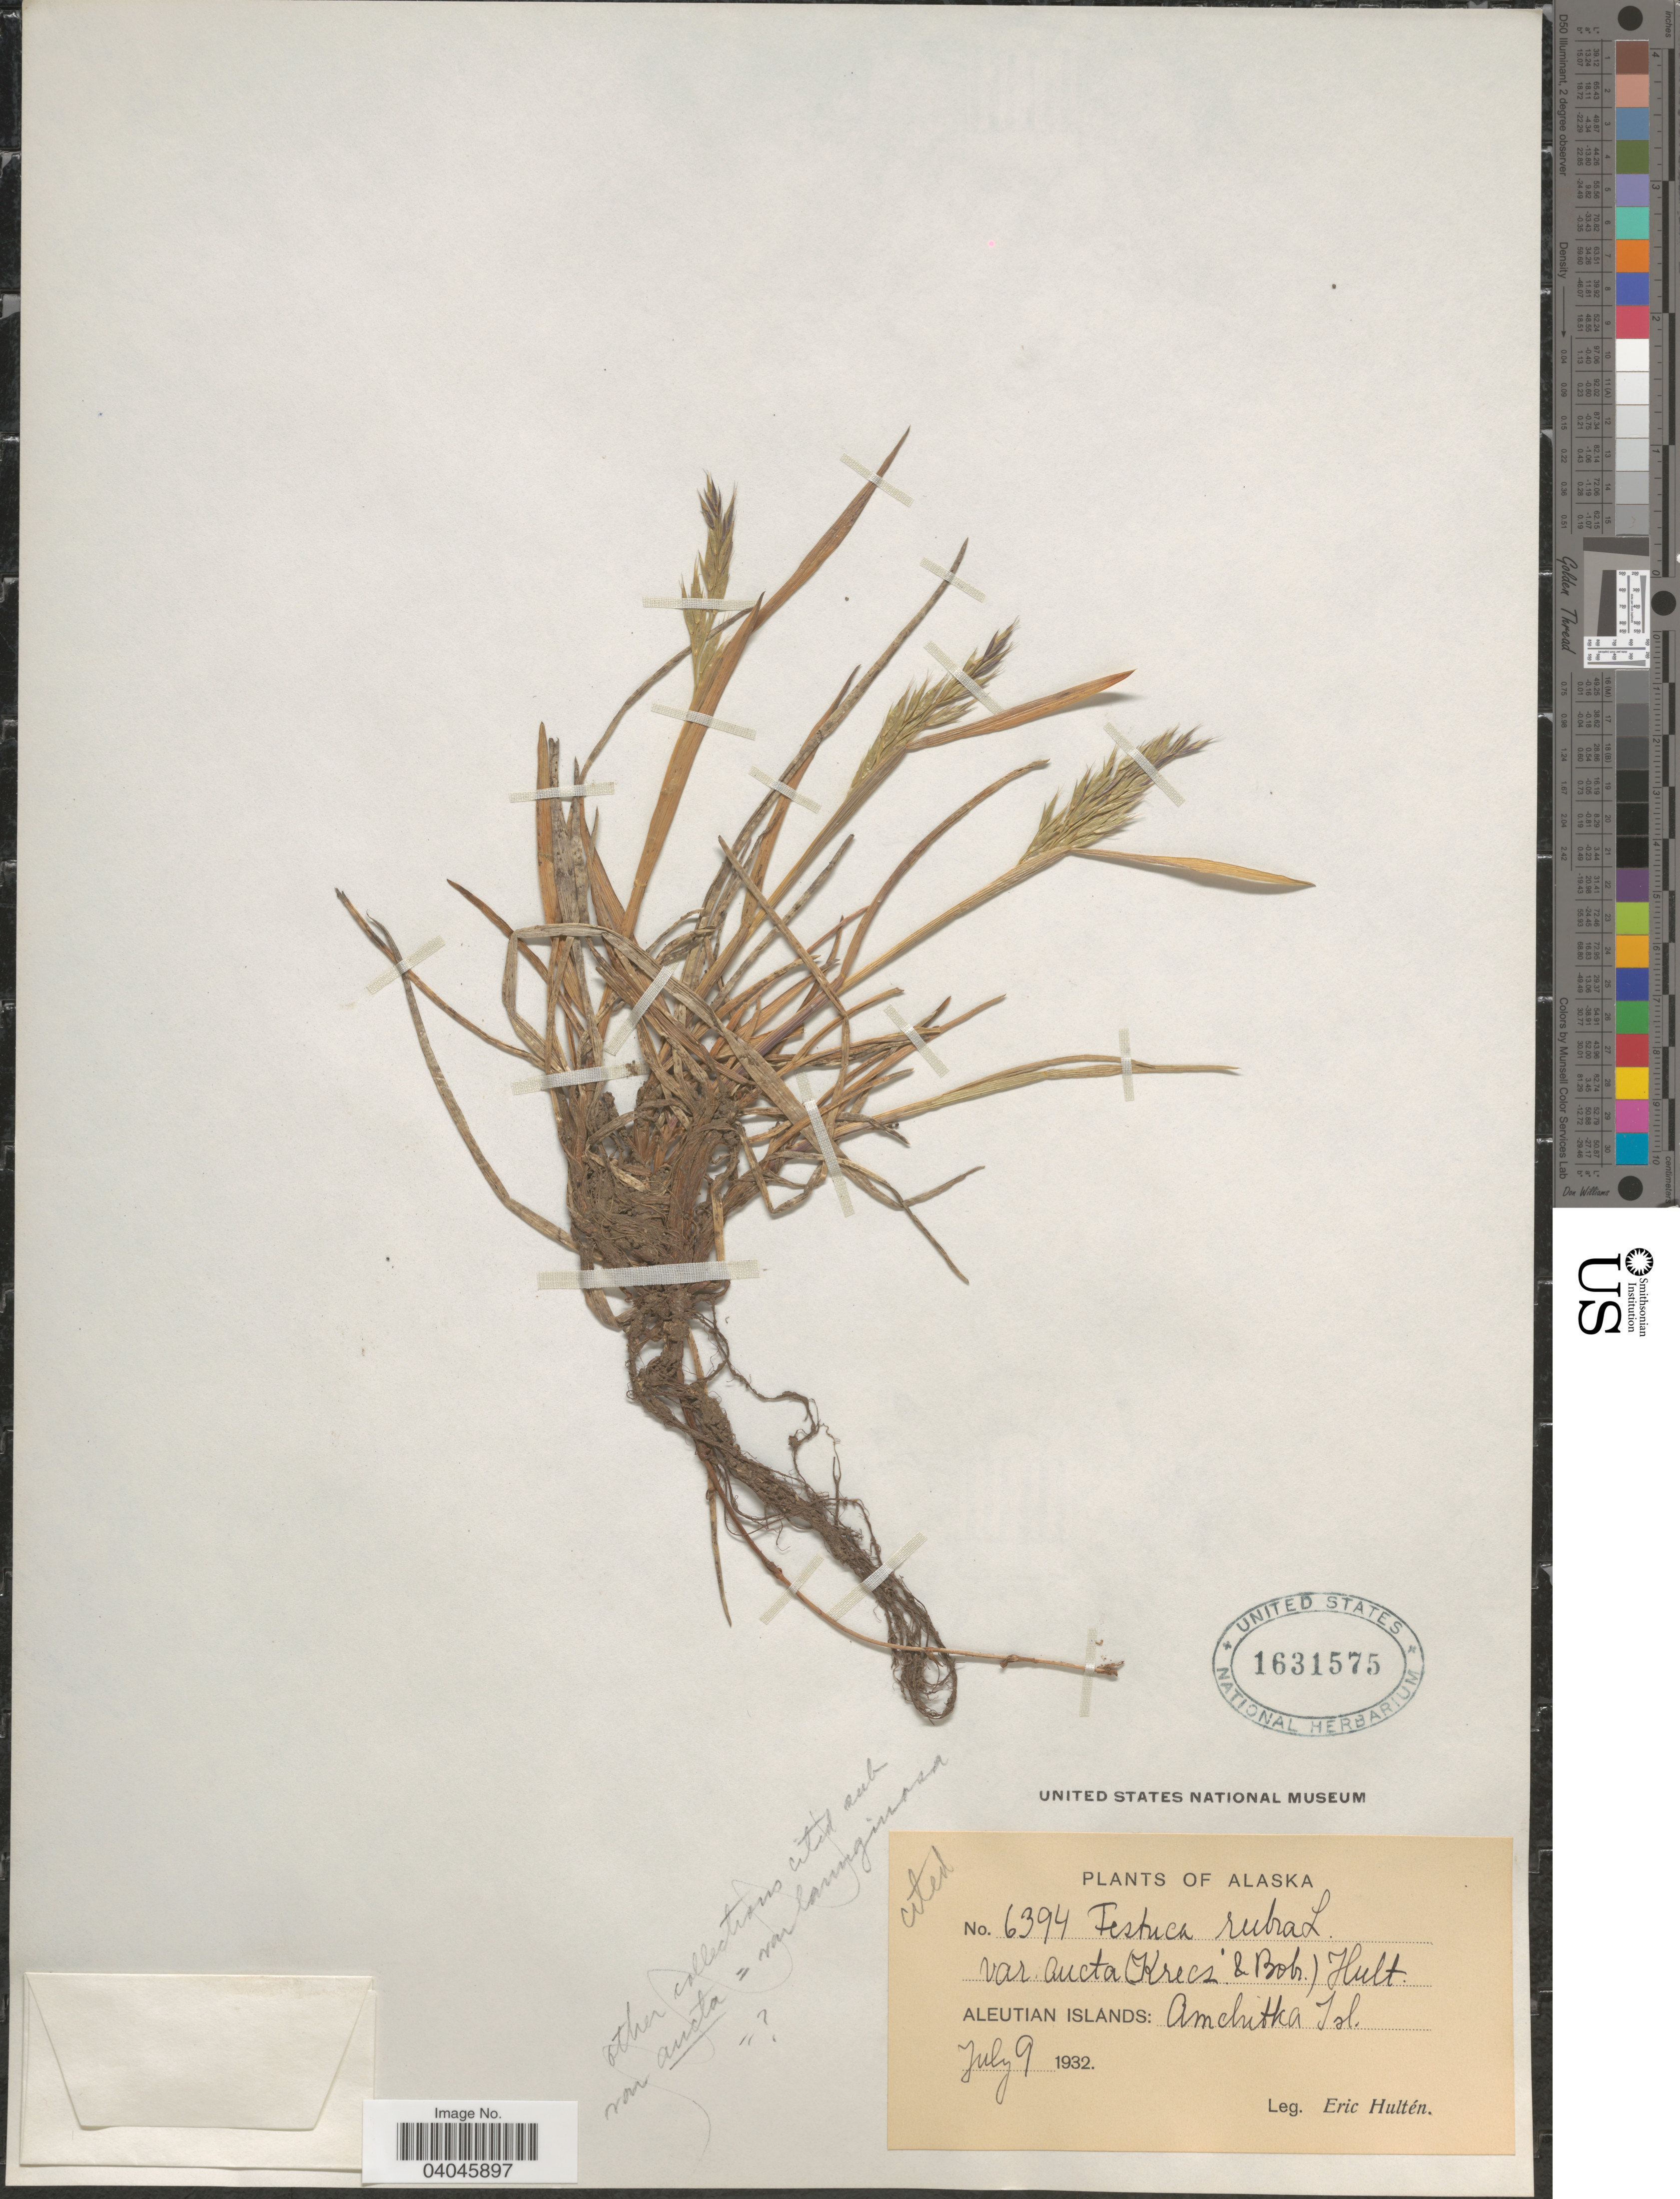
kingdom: Plantae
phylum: Tracheophyta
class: Liliopsida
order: Poales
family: Poaceae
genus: Festuca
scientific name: Festuca rubra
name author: L.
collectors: E. G. Hultén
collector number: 6394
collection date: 1932-07-09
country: United States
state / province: Alaska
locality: Aleutian Islands: Amchitka Isl.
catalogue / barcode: US 1631575